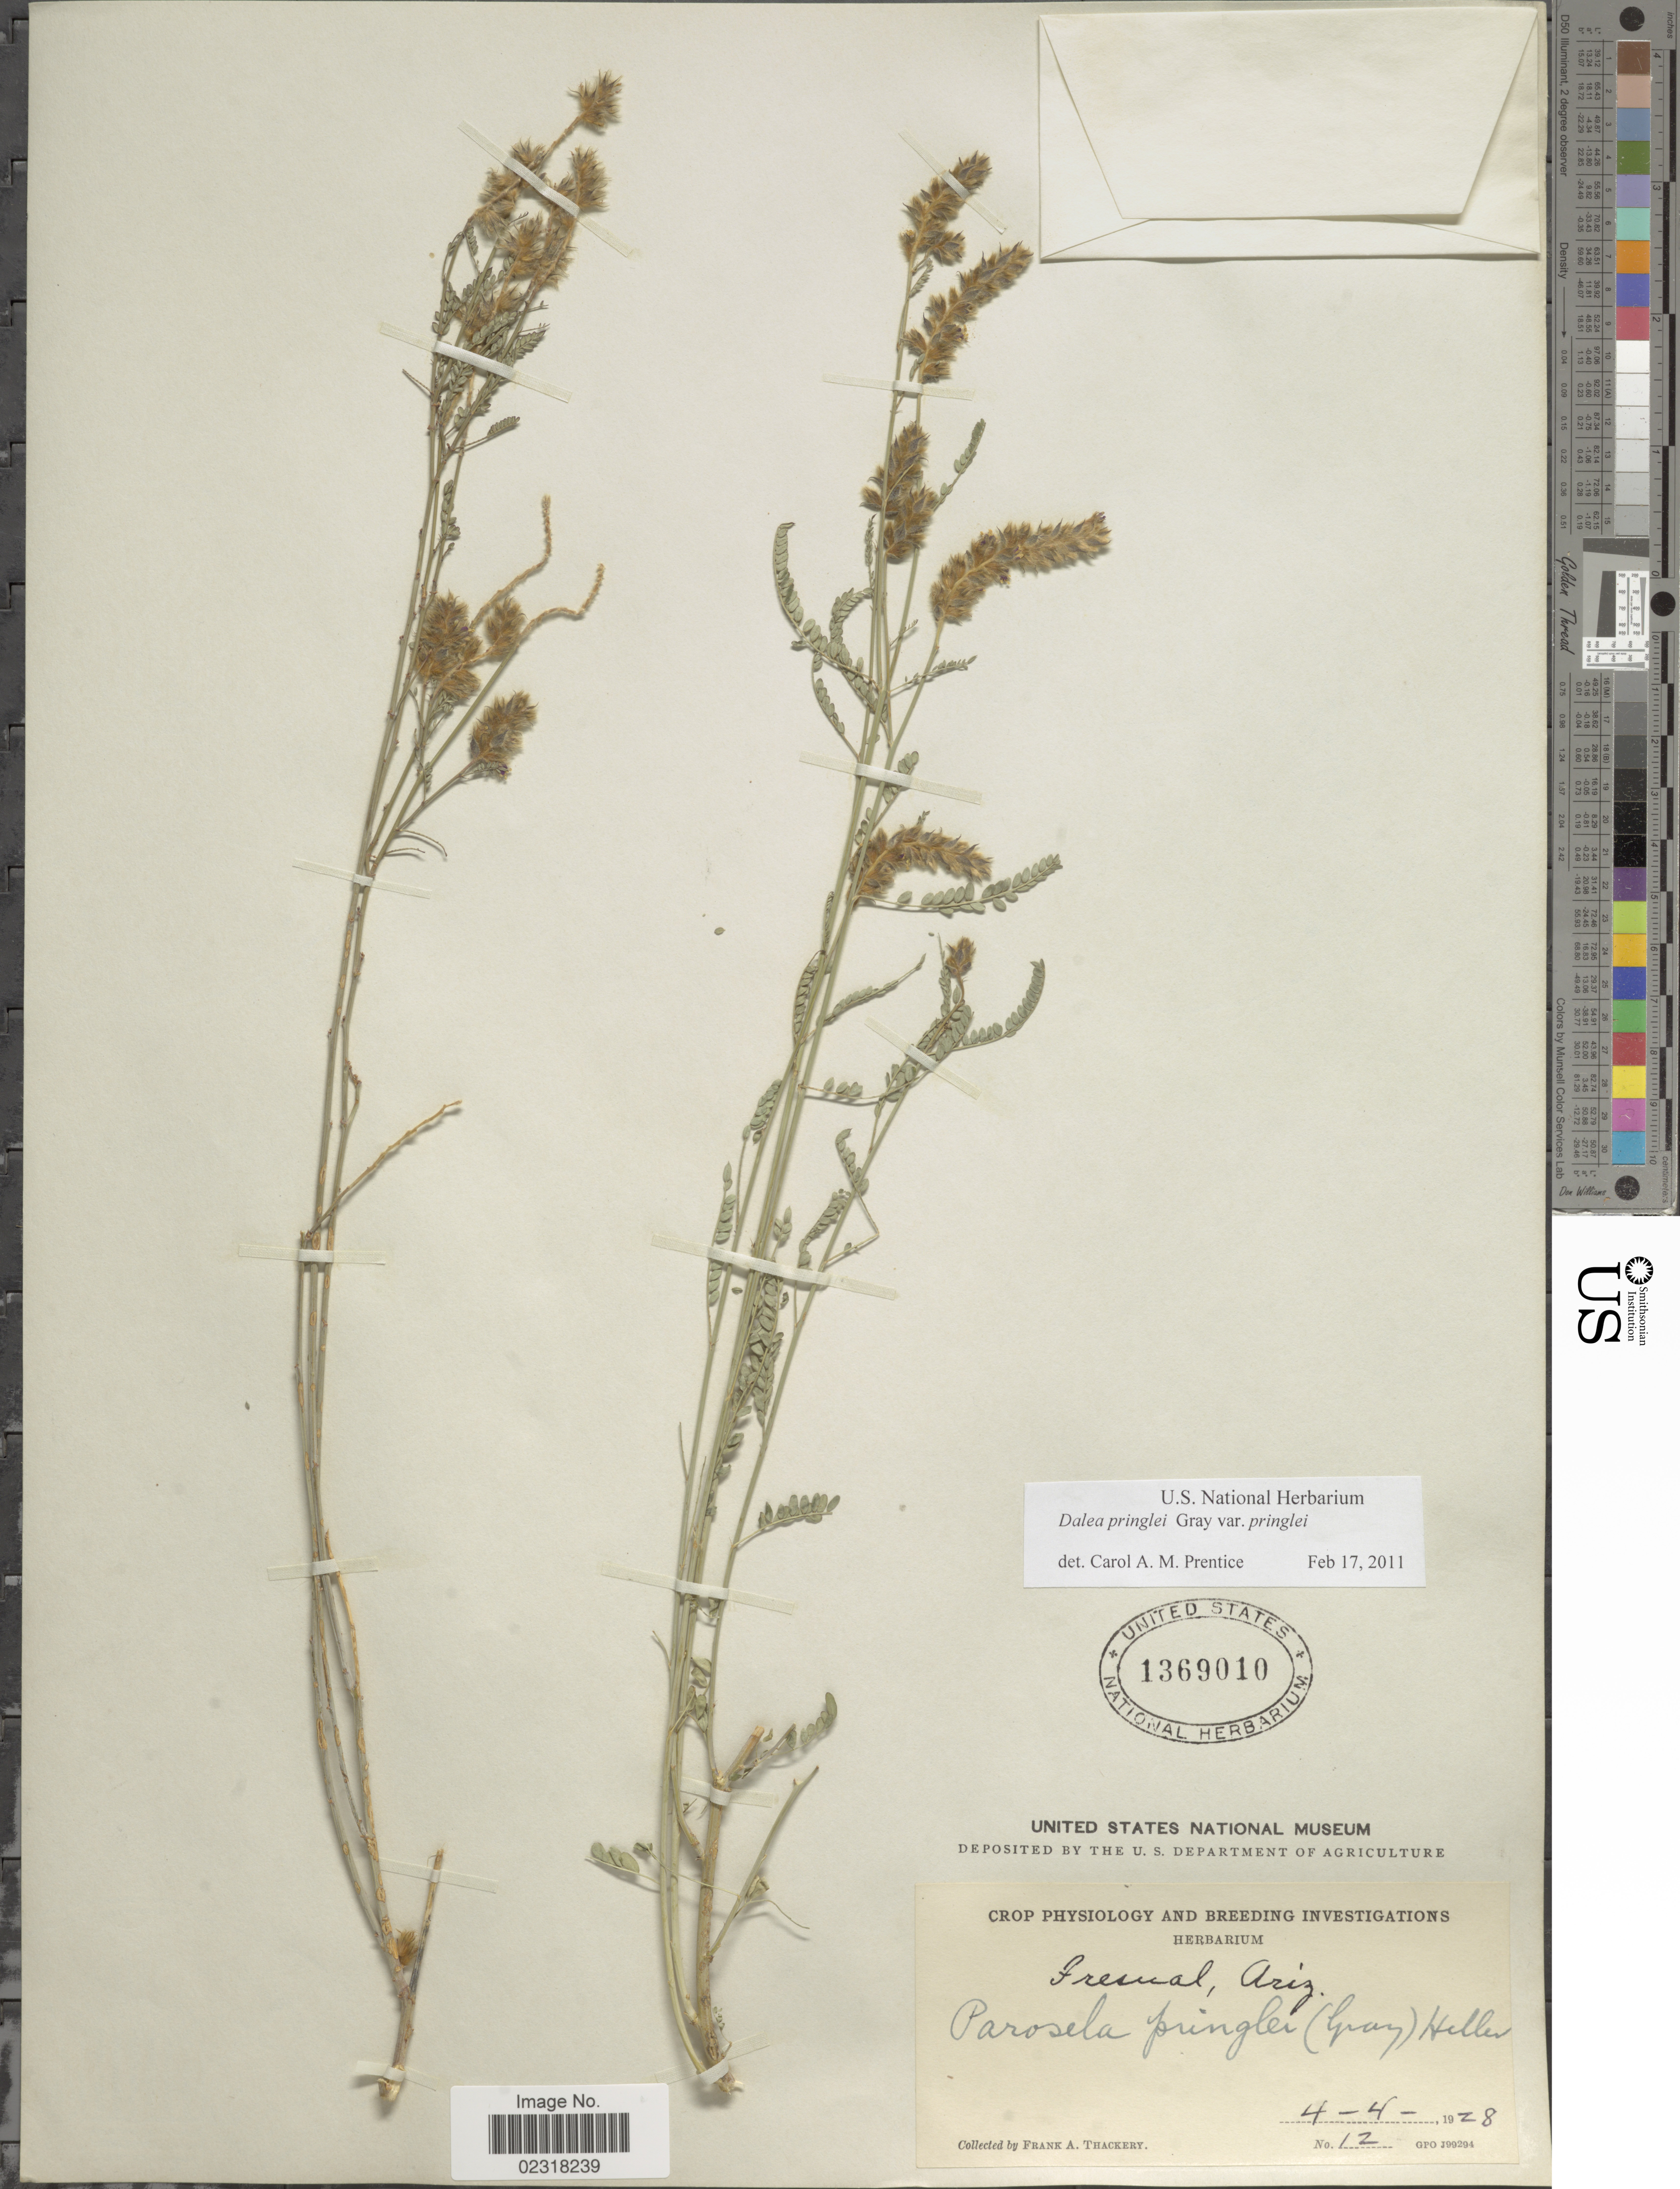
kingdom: Plantae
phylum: Tracheophyta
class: Magnoliopsida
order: Fabales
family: Fabaceae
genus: Dalea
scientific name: Dalea pringlei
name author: A. Gray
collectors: F. Thackery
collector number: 12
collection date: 1928-04-04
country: United States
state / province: Arizona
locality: Fresnal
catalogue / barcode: US 1369010